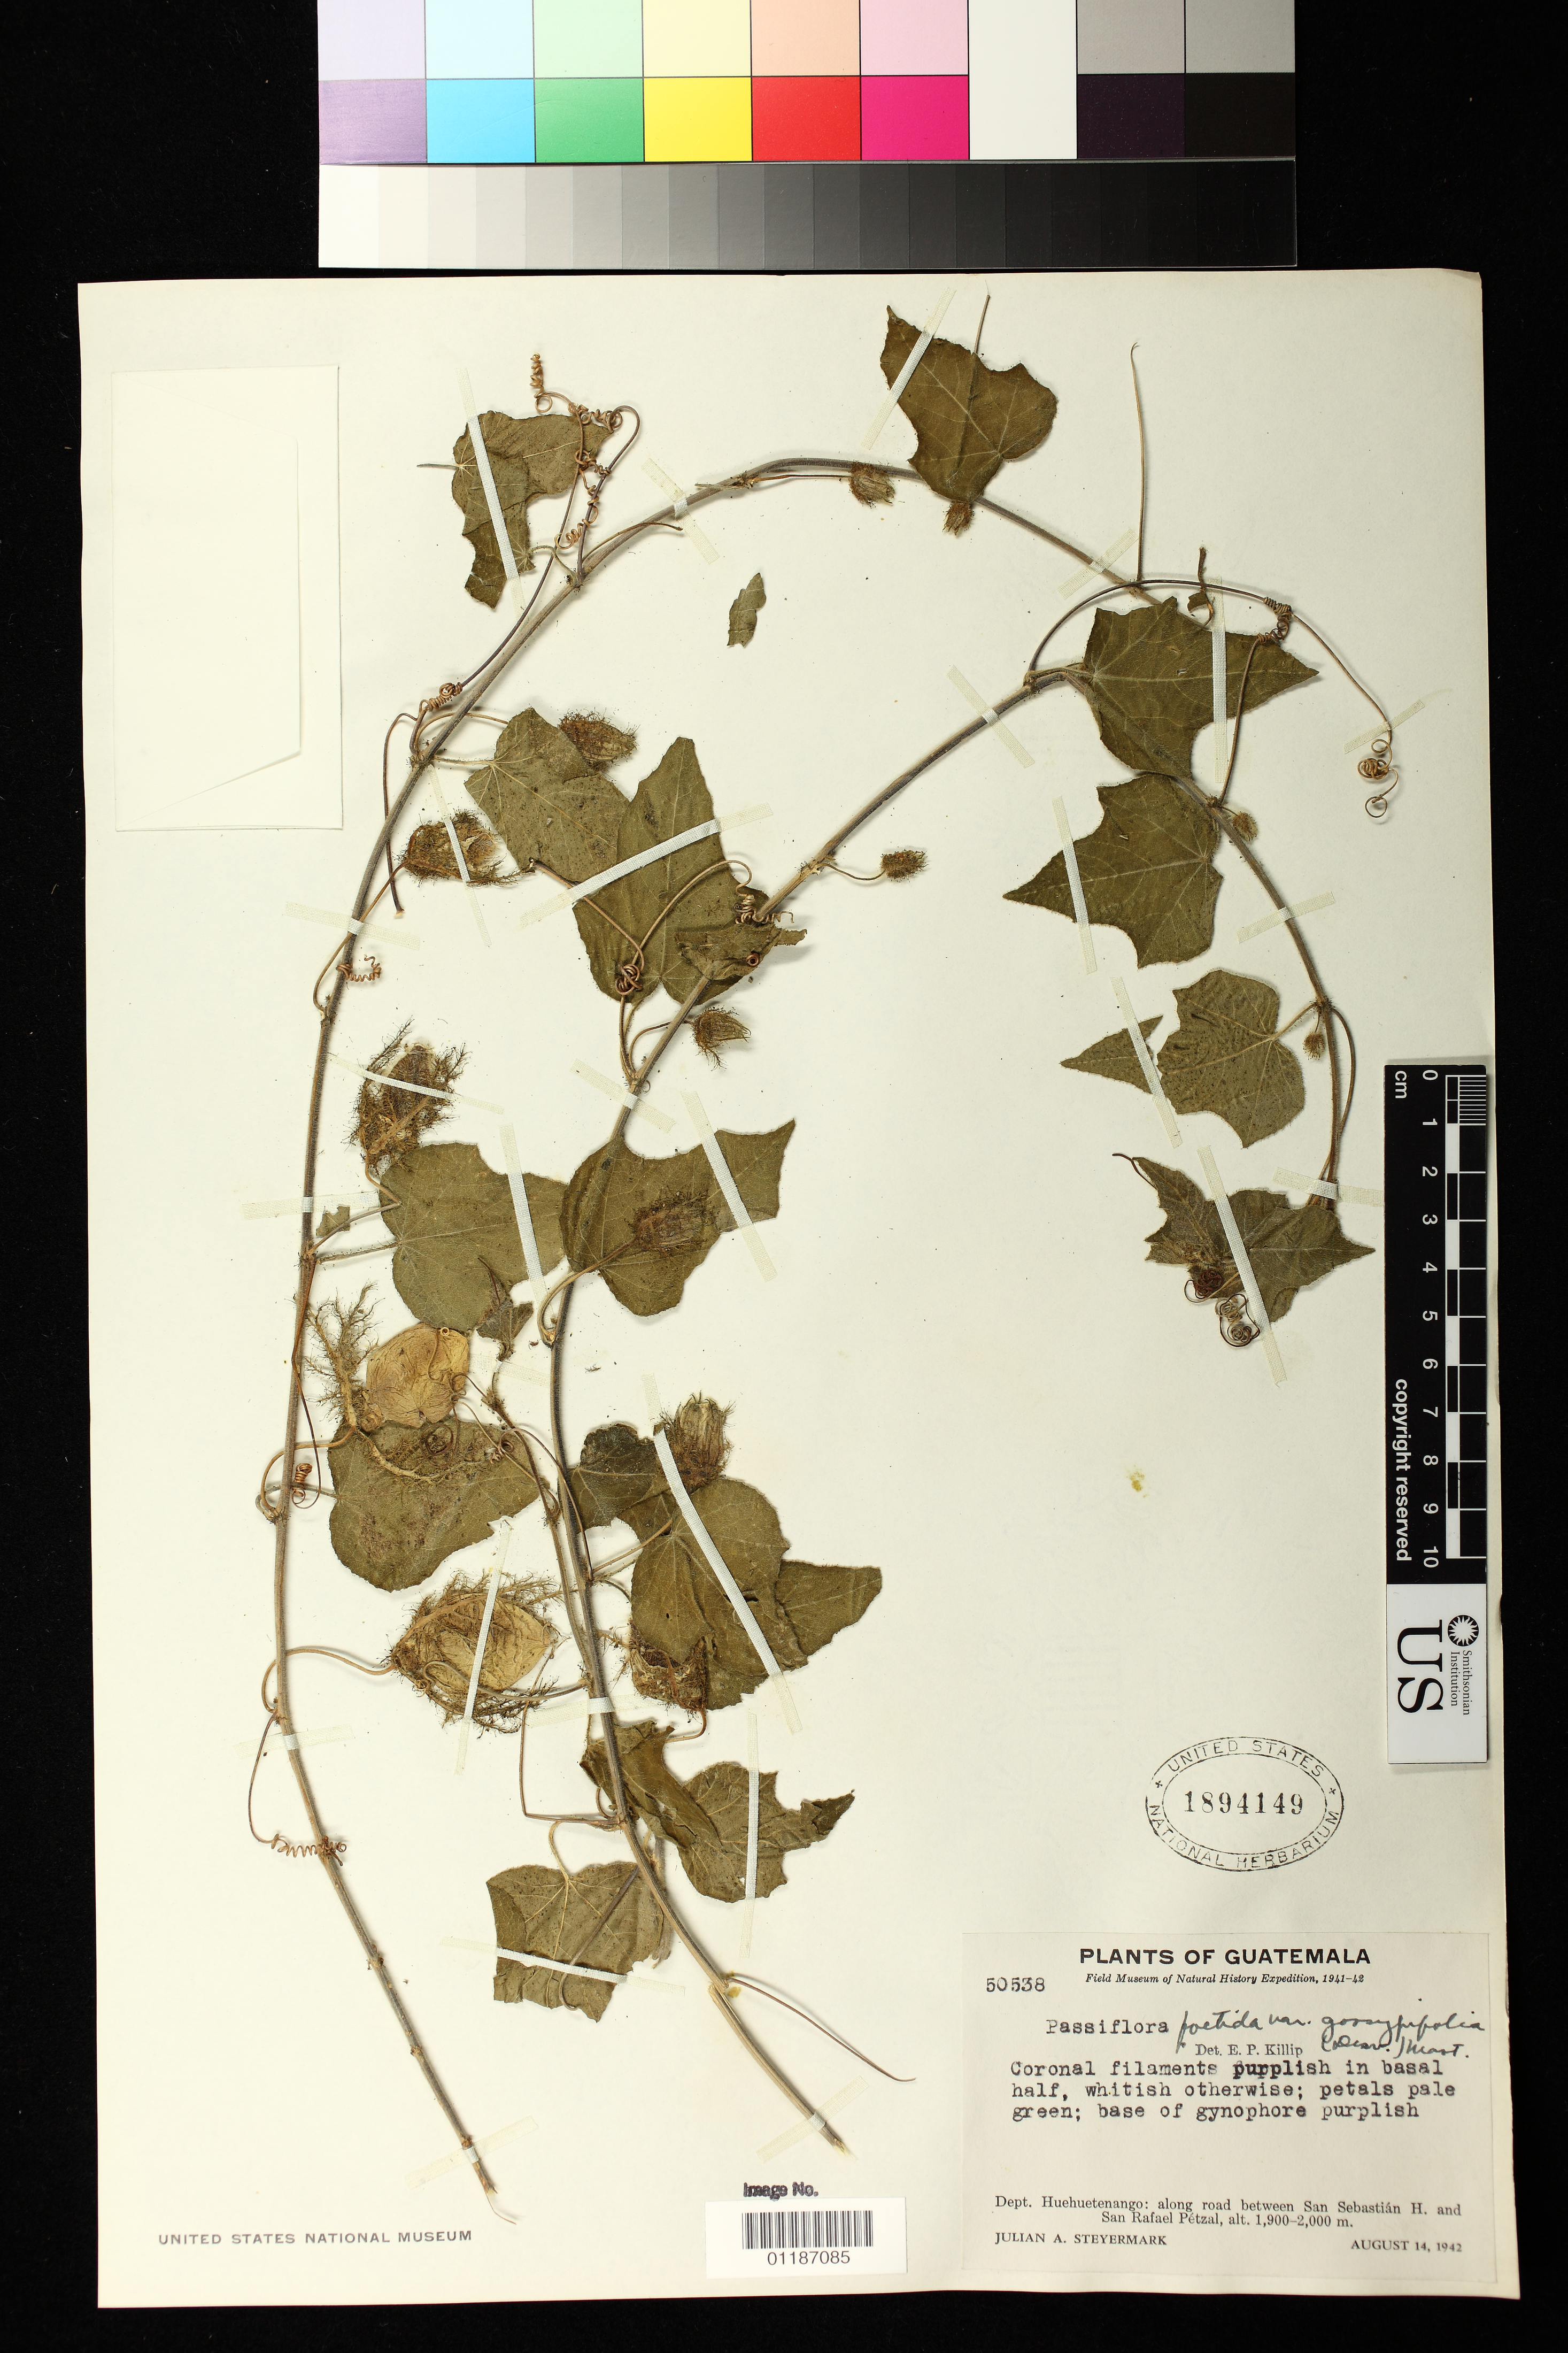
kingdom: Plantae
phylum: Tracheophyta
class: Magnoliopsida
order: Malpighiales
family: Passifloraceae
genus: Passiflora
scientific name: Passiflora foetida var. gossypiifolia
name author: (Desv.) Mast.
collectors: J. Steyermark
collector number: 50538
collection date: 1942-08-14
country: Guatemala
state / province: Huehuetenango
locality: along road between San Sebastián and San Rafael Petzal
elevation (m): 1900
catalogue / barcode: US 1894149